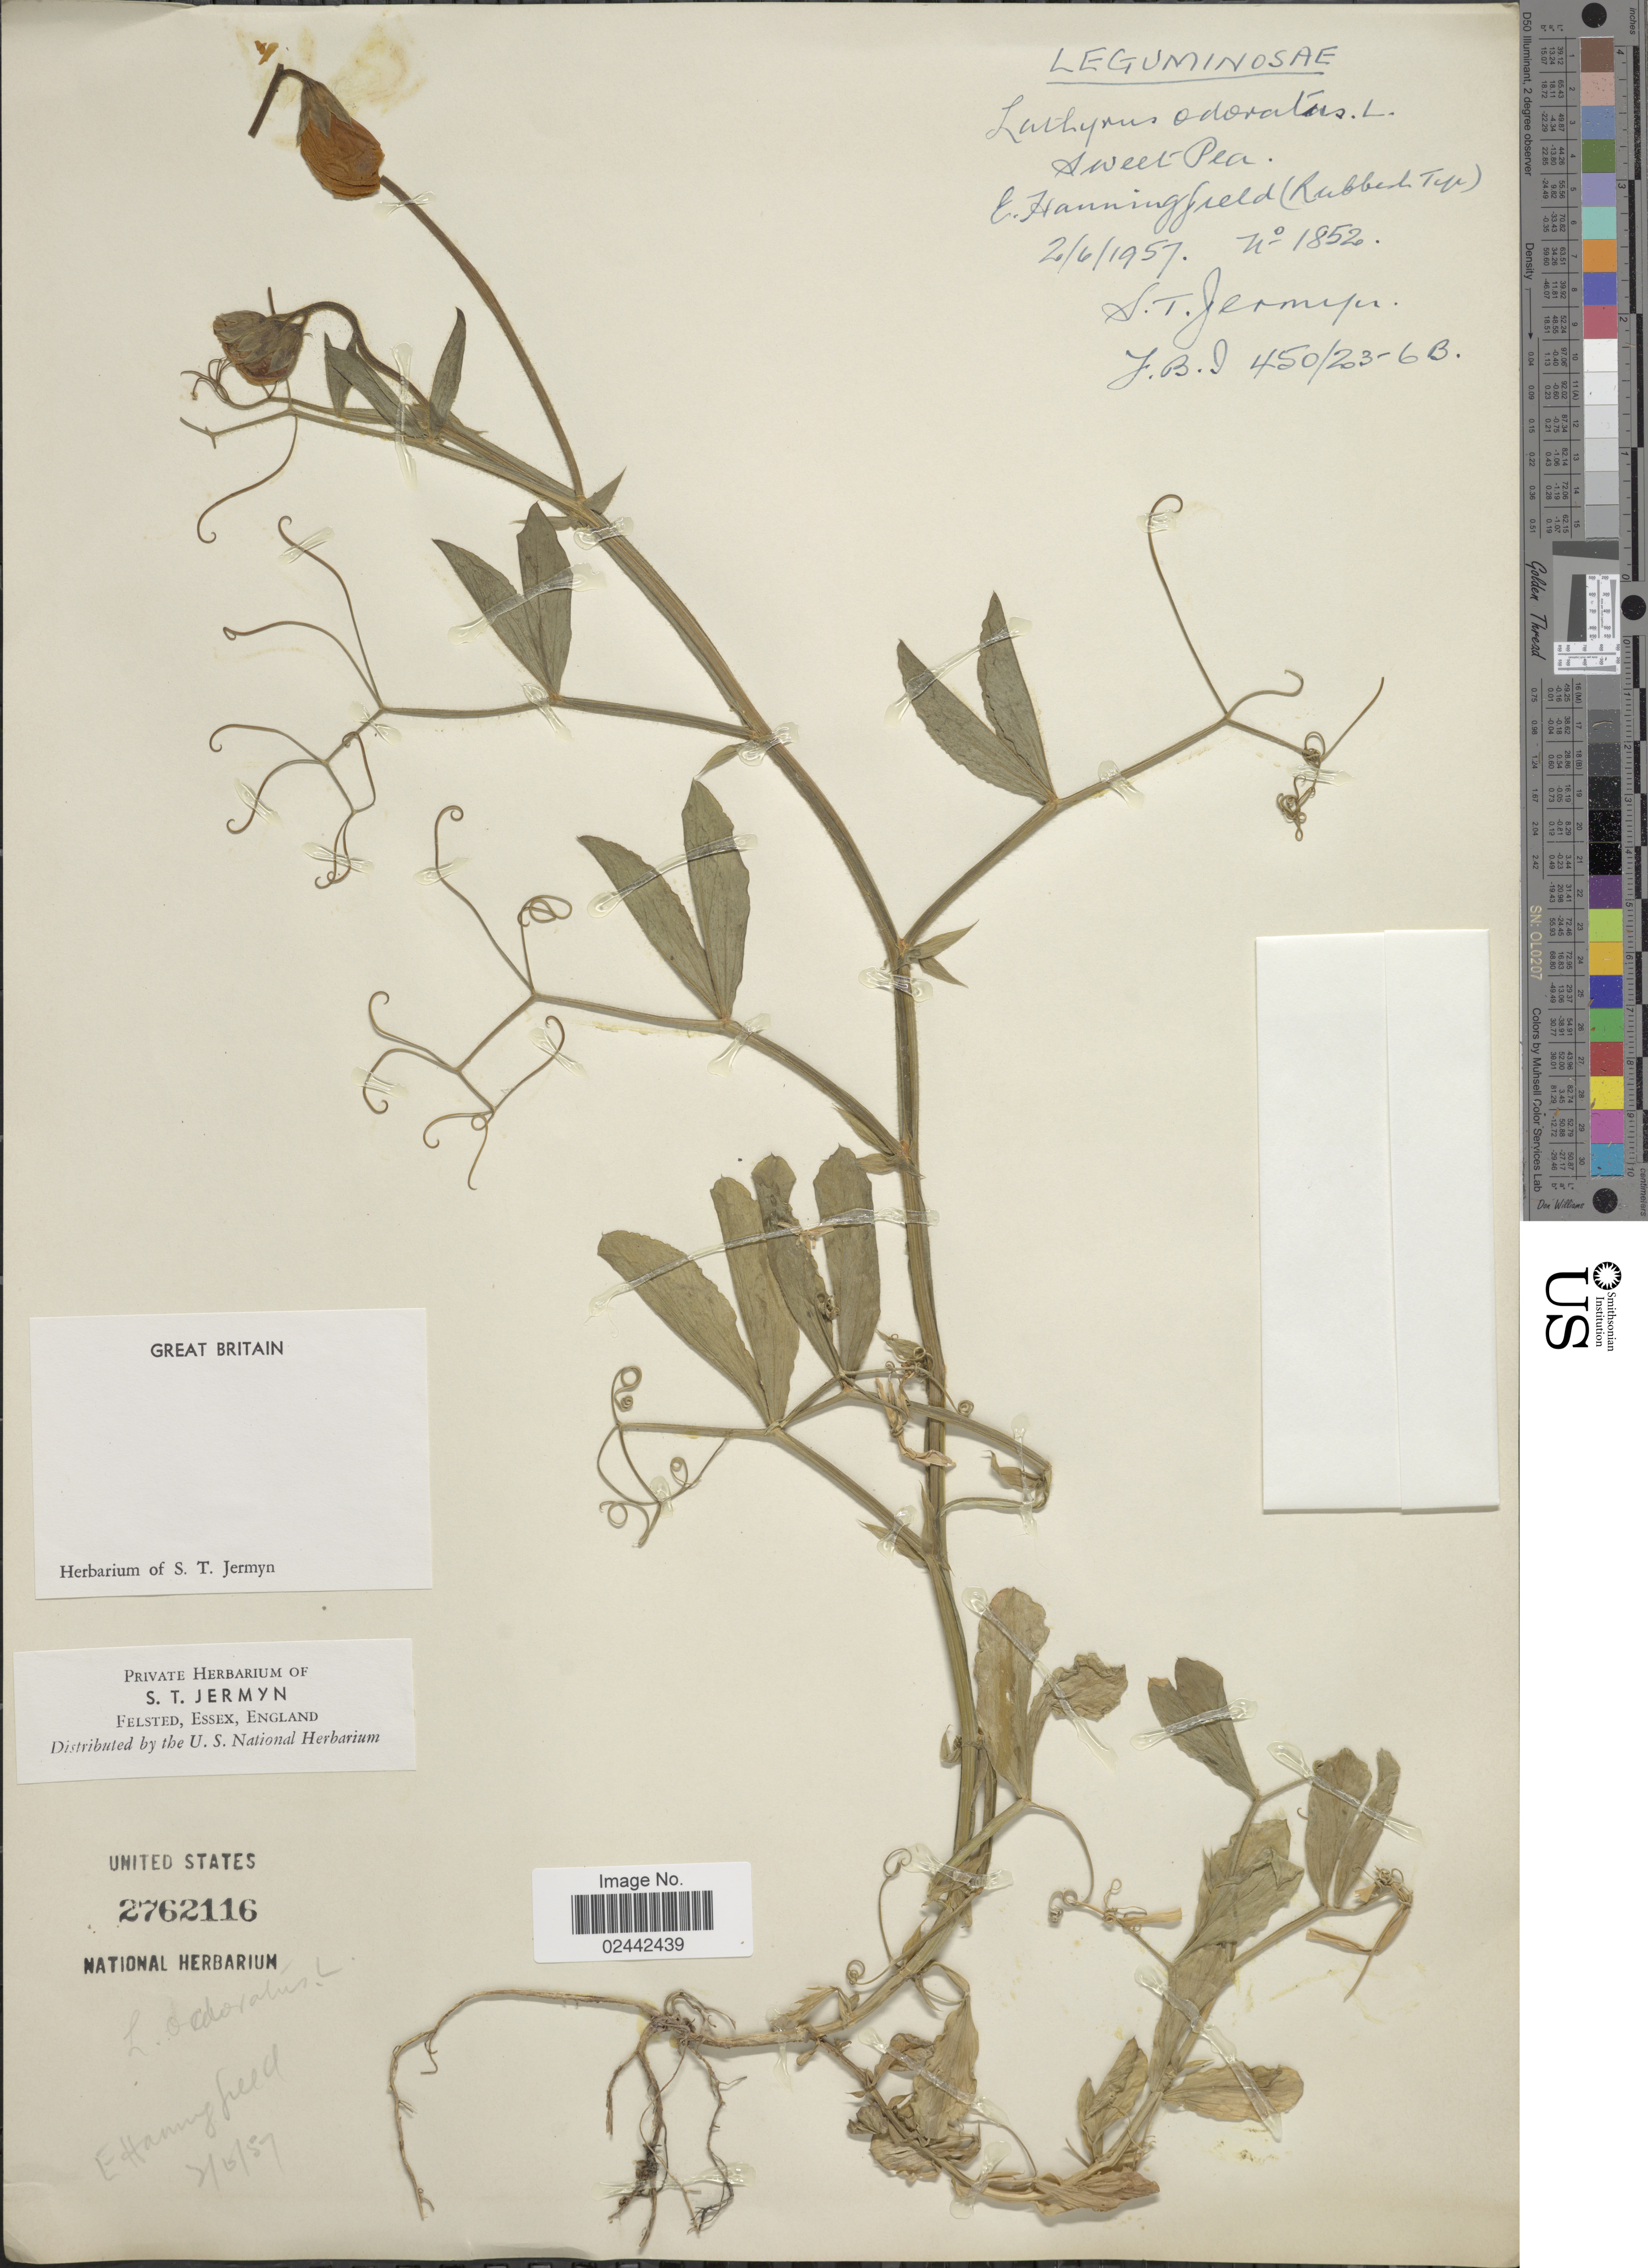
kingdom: Plantae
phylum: Tracheophyta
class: Magnoliopsida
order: Fabales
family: Fabaceae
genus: Lathyrus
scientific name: Lathyrus odoratus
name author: L.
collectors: S. Jermyn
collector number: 1852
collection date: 1957-06-02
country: United Kingdom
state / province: England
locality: E. Hanningfield (Rubbish Tub).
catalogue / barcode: US 2762116